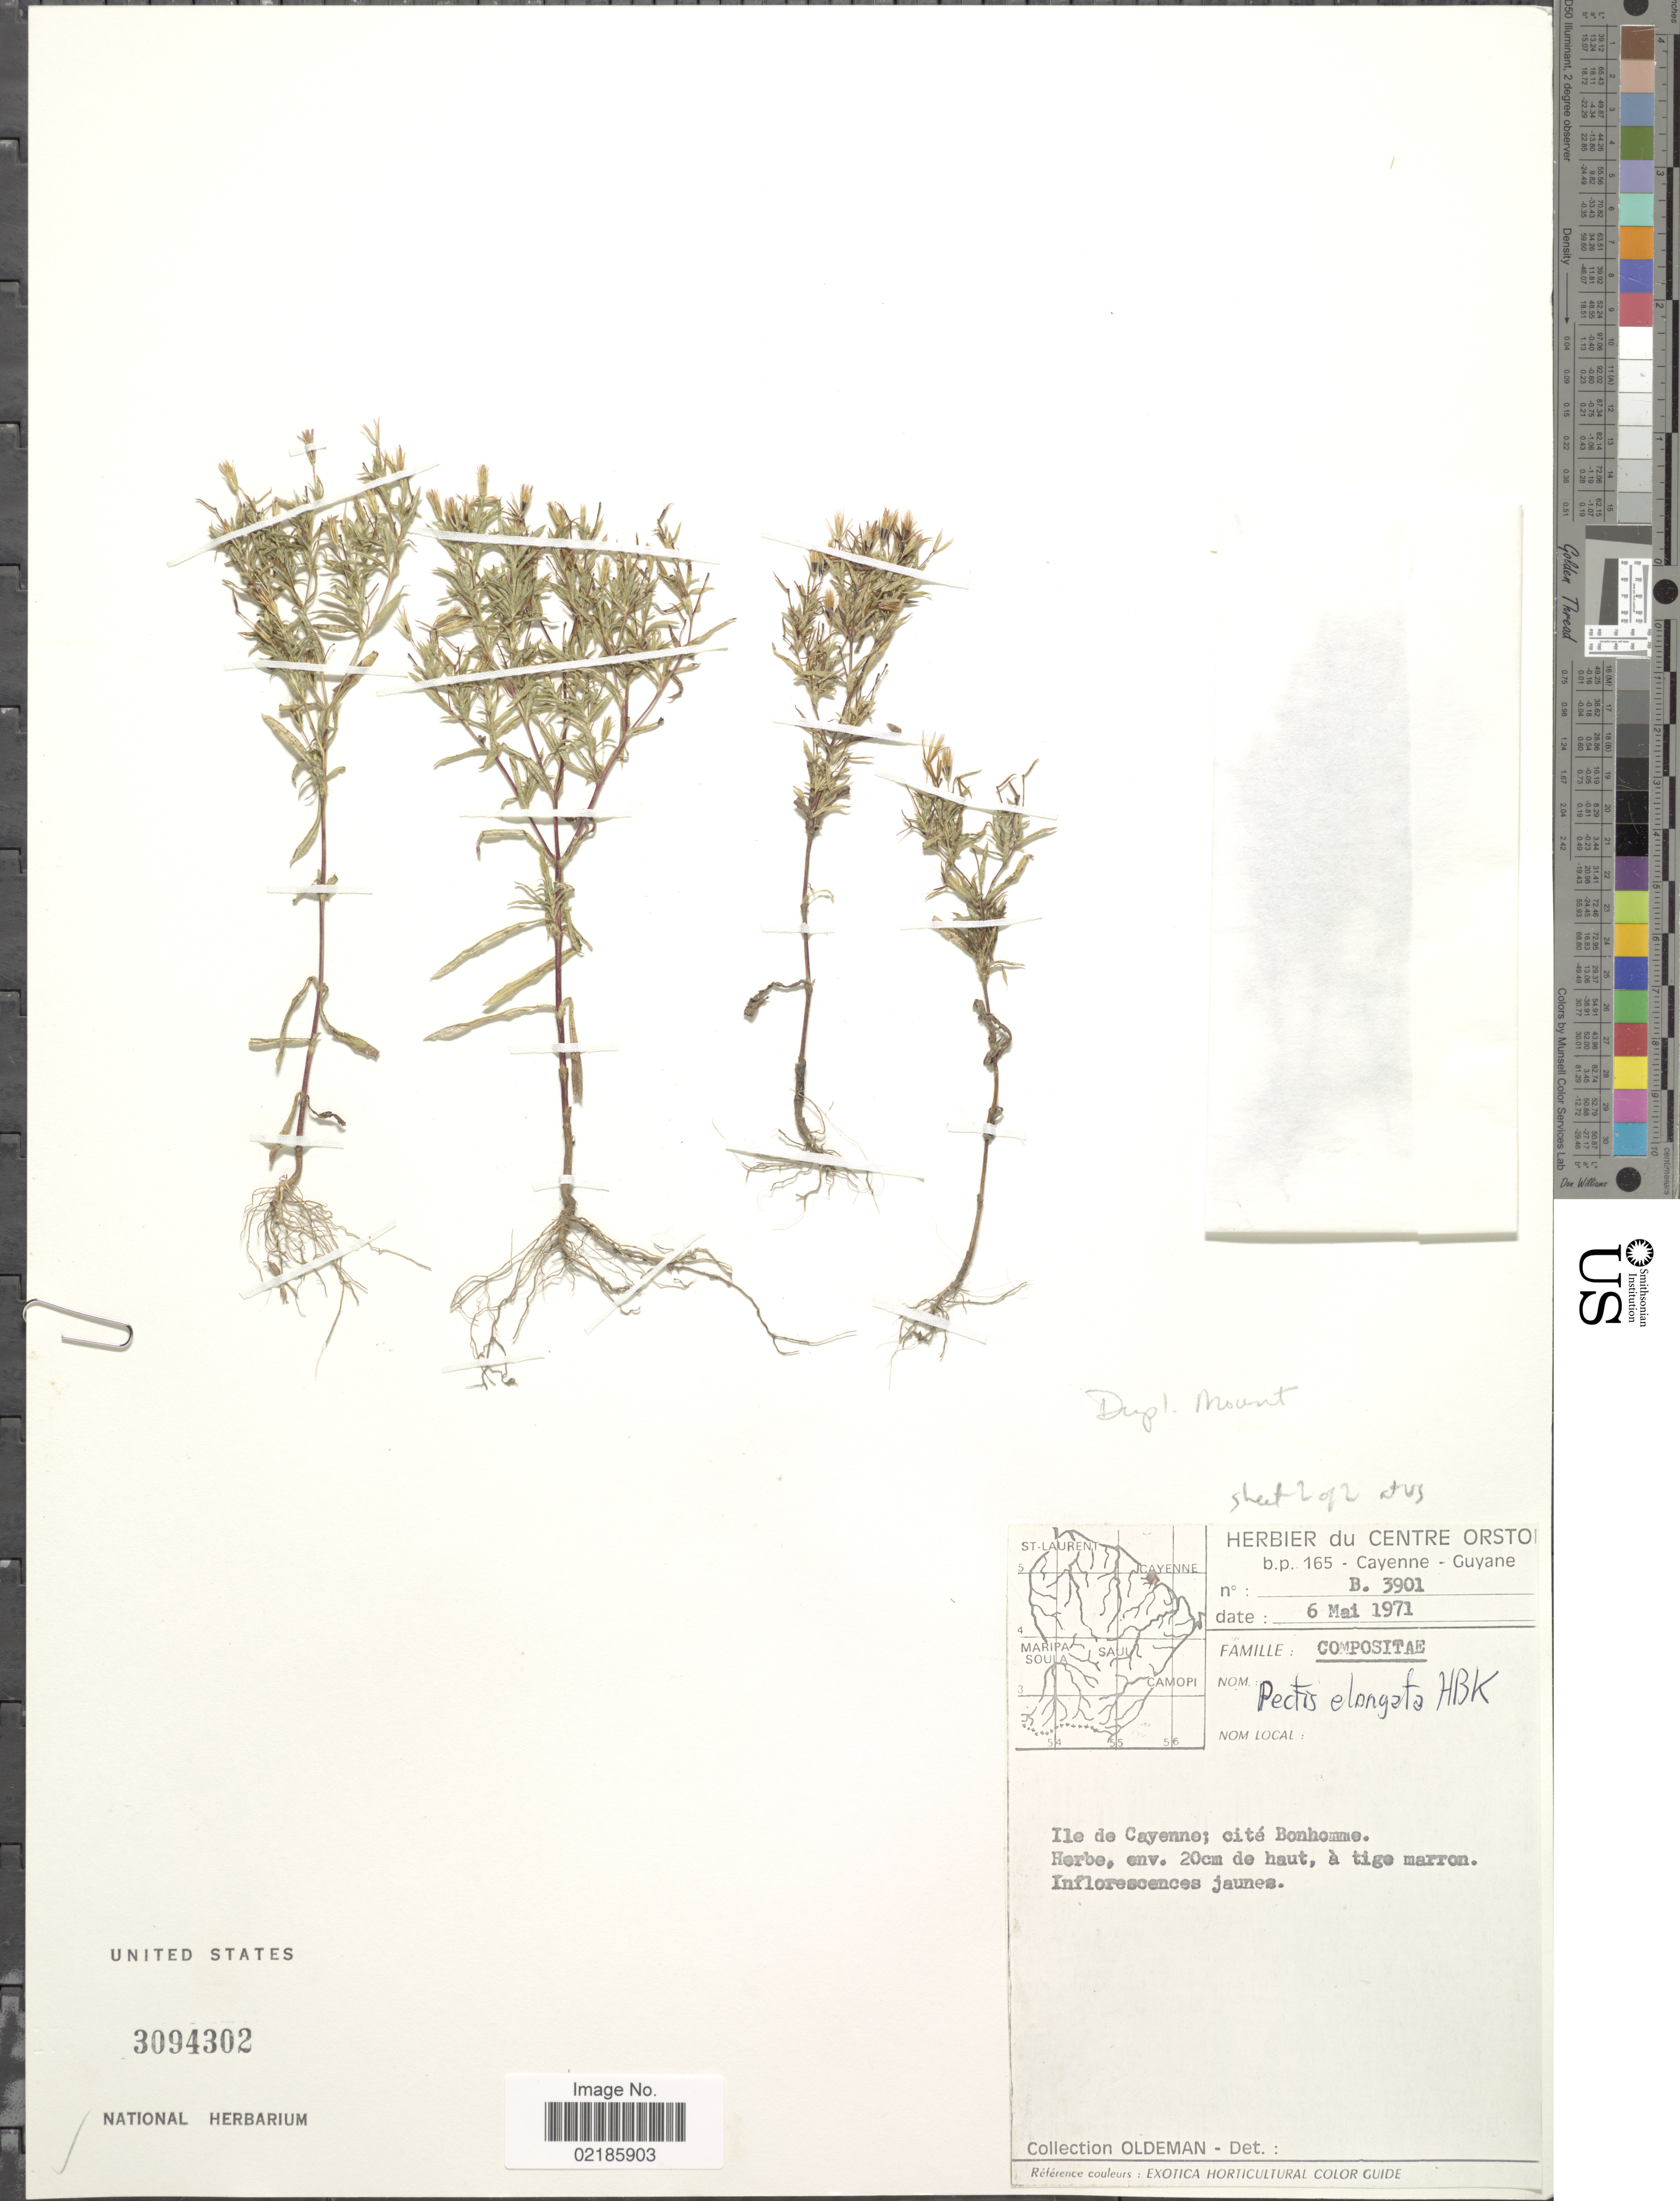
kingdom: Plantae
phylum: Tracheophyta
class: Magnoliopsida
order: Asterales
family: Asteraceae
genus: Pectis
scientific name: Pectis elongata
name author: Kunth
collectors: -- Oldeman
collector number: B. 3901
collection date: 1971-05-06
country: French Guiana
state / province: Cayenne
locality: Ile de Cayenne; cite Bonhomme.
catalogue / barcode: US 3094302